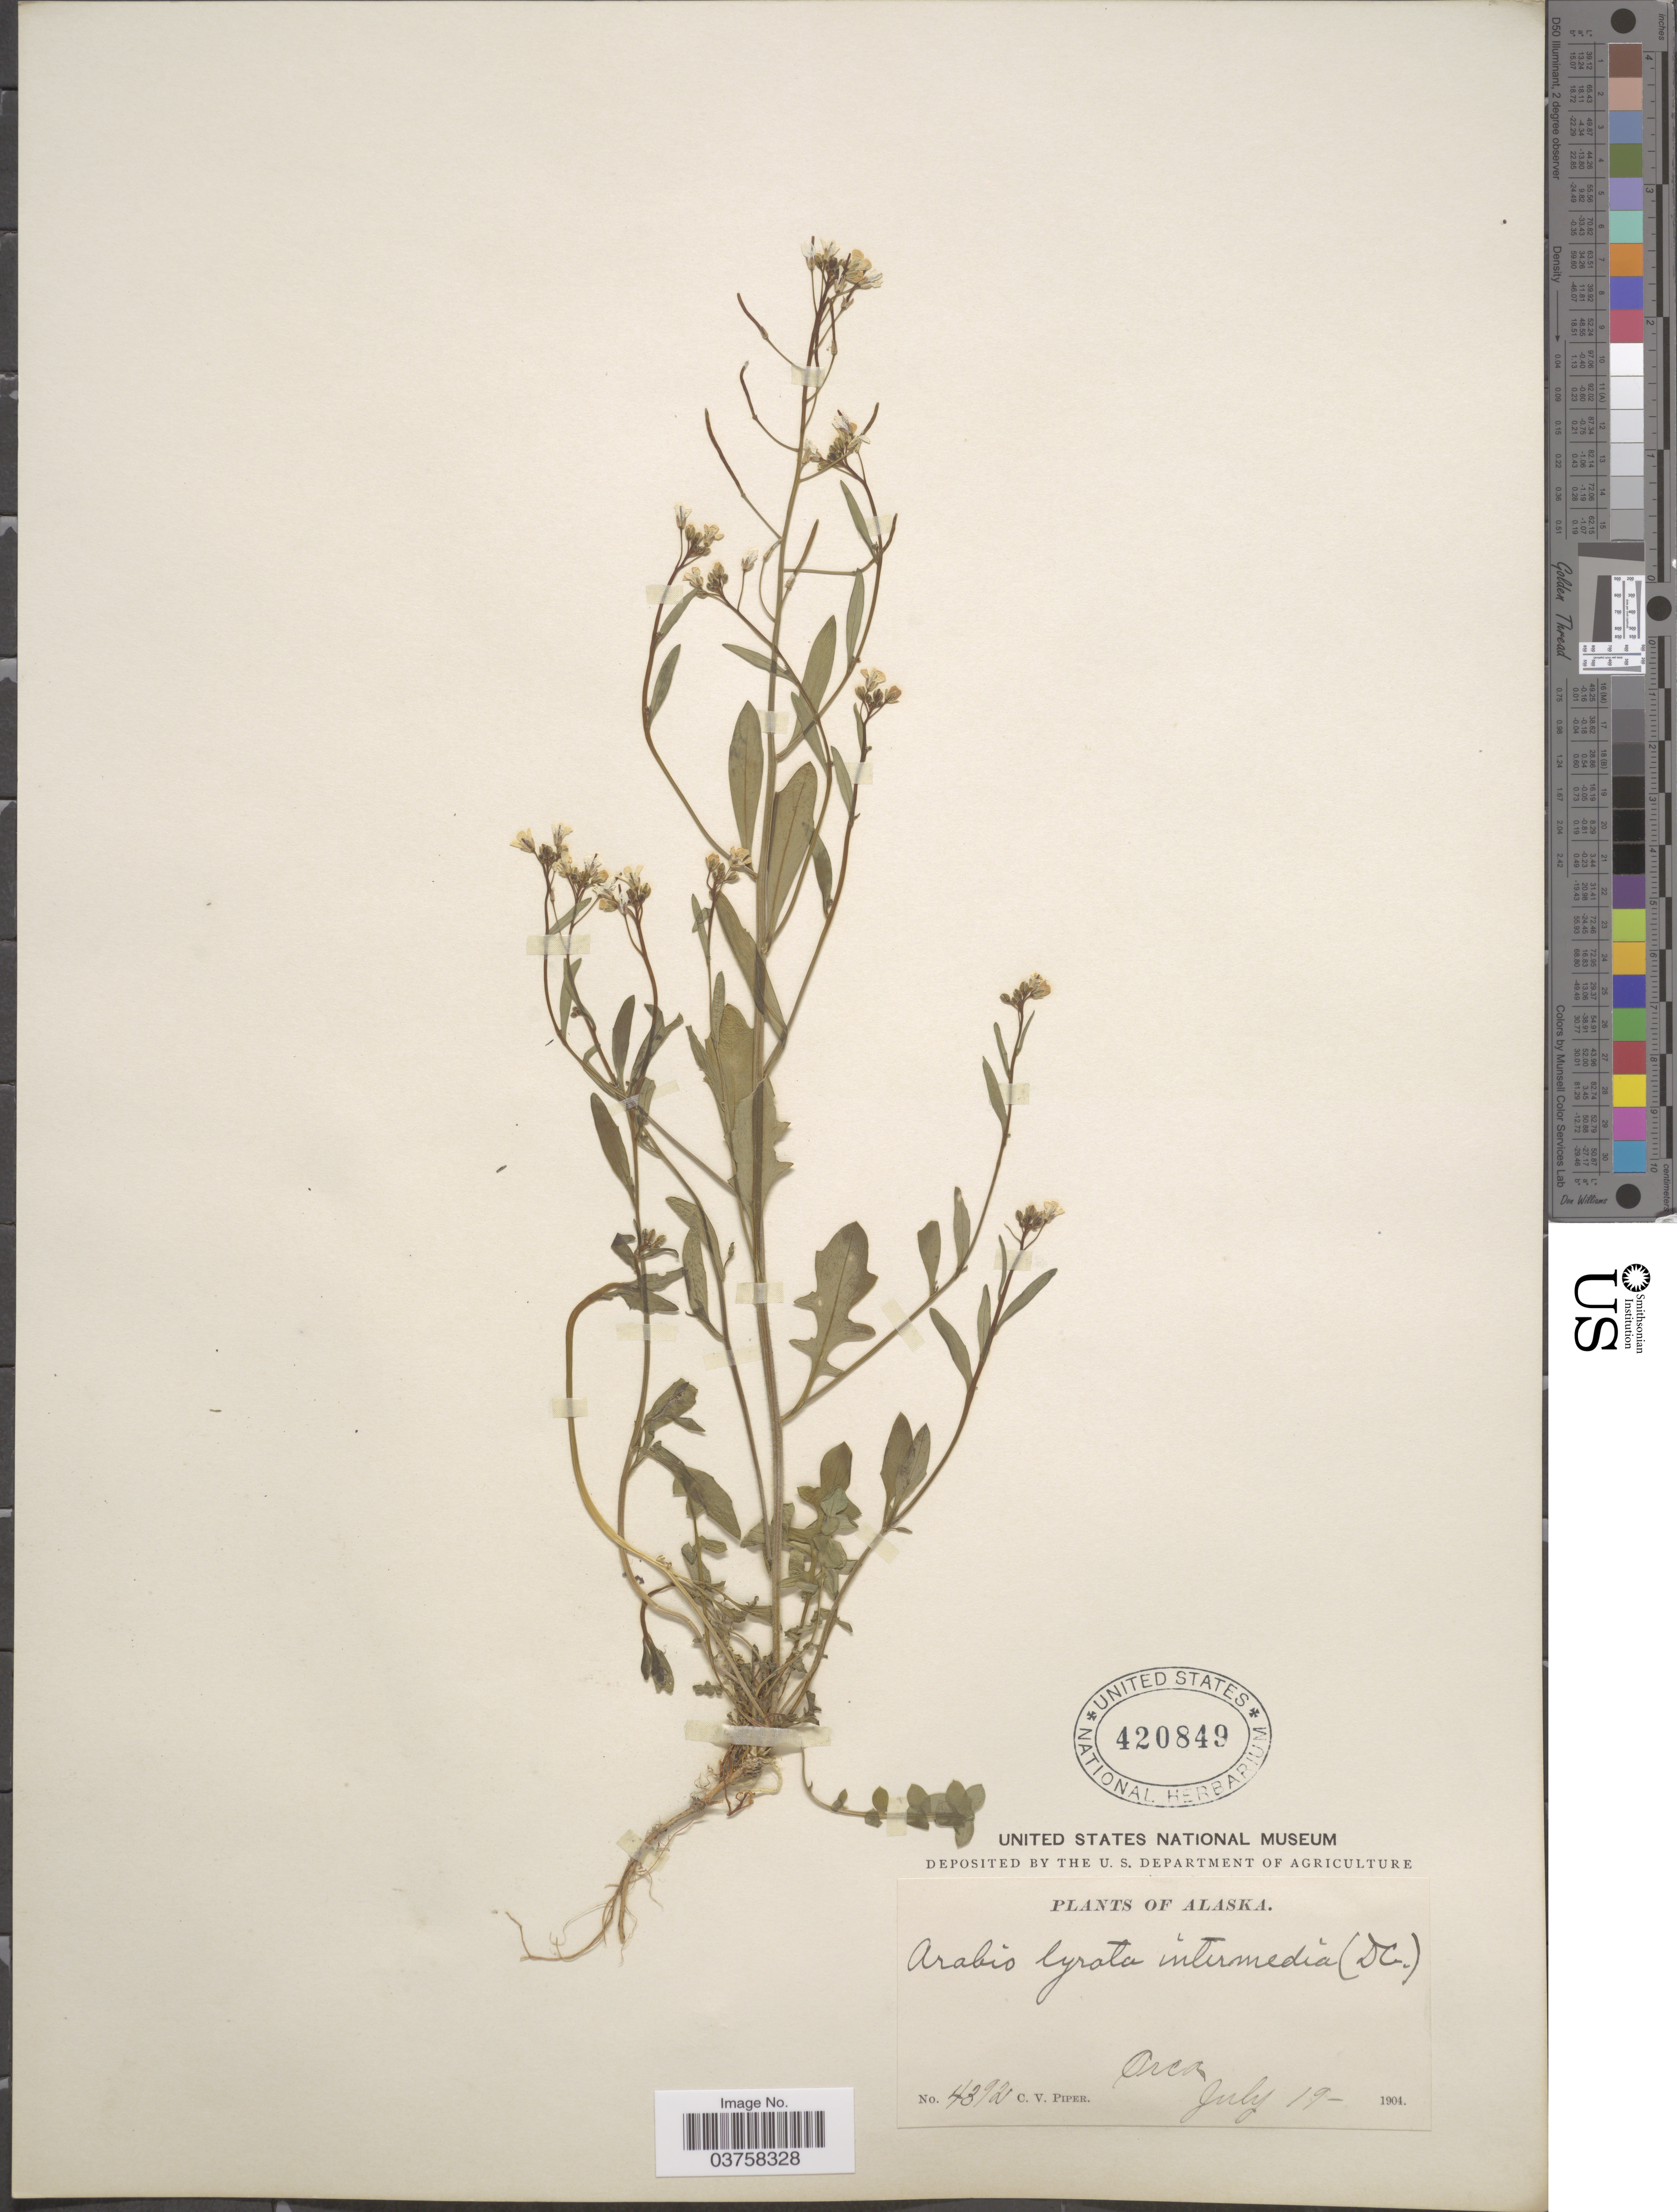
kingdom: Plantae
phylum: Tracheophyta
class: Magnoliopsida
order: Brassicales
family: Brassicaceae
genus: Arabidopsis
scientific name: Arabidopsis lyrata subsp. kamchatica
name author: (Fisch. ex DC.) O'Kane & Al-Shehbaz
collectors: C. V. Piper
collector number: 4392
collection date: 1904-07-19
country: United States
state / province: Alaska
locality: Orca.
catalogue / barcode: US 420849